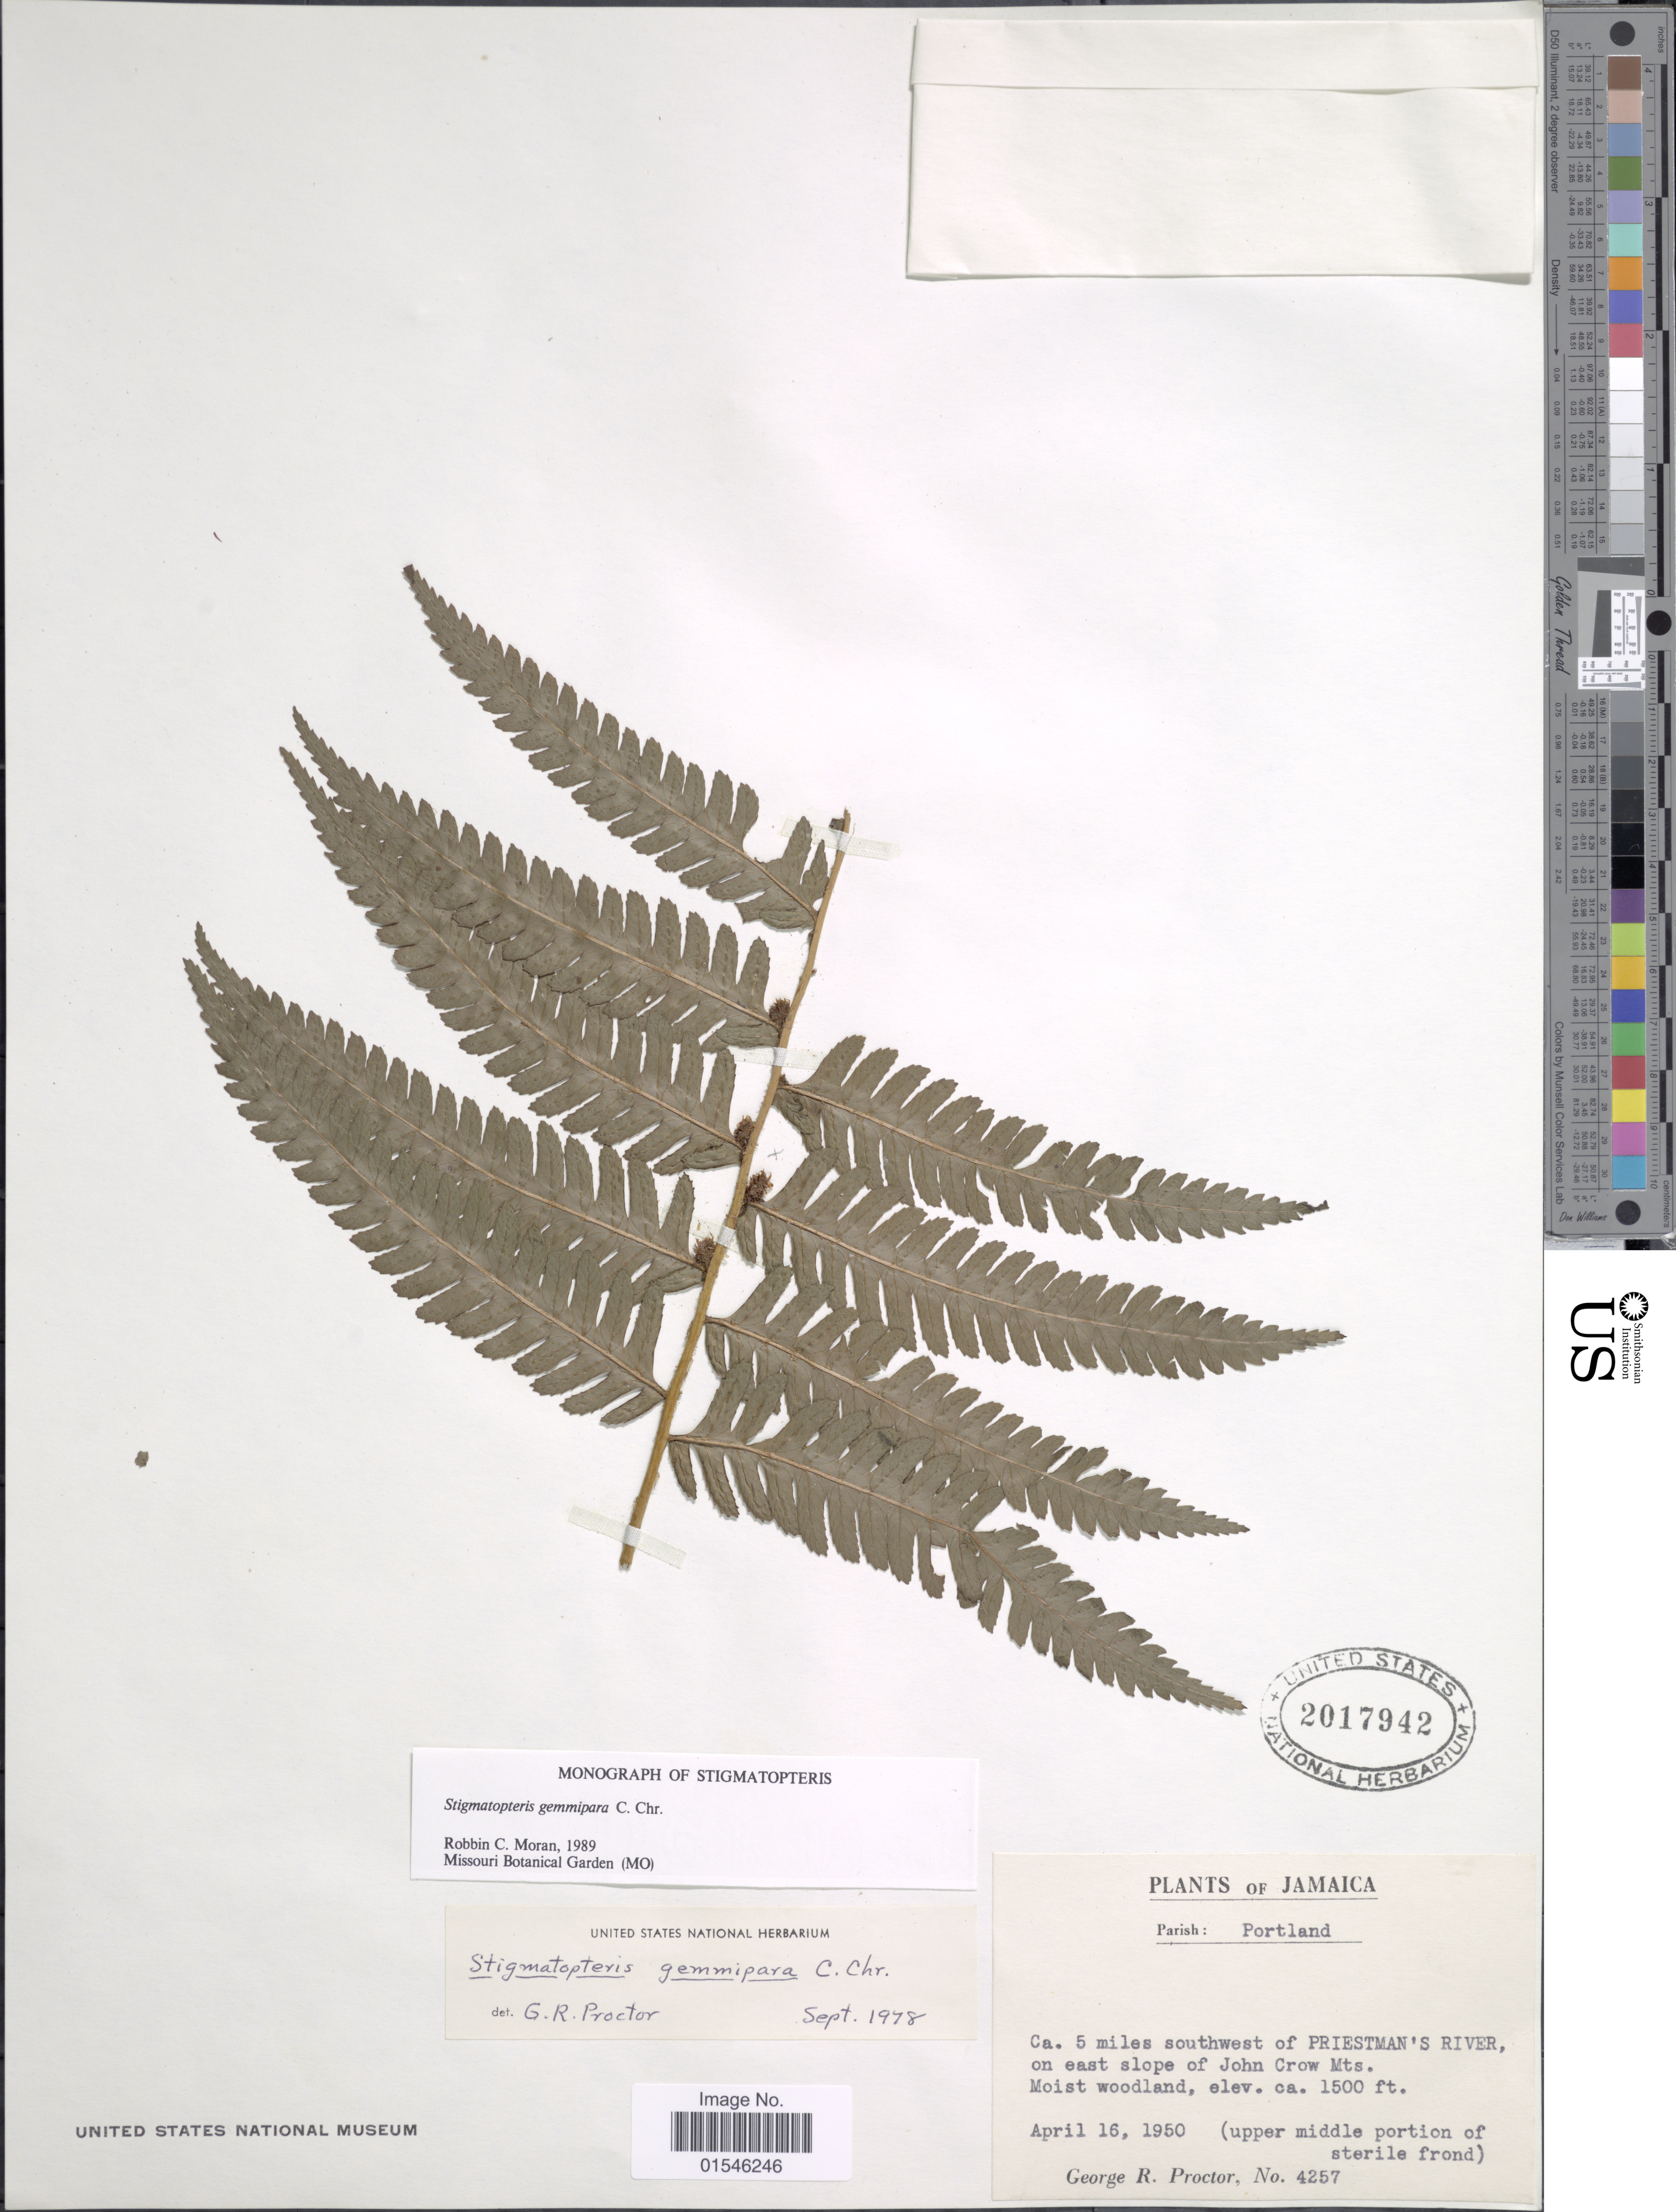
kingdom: Plantae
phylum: Tracheophyta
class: Polypodiopsida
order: Polypodiales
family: Dryopteridaceae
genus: Stigmatopteris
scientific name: Stigmatopteris gemmipara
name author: C. Chr.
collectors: G. R. Proctor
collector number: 4257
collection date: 1950-04-16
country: Jamaica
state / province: Portland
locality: Parish: Portland, Ca. 5 miles southwest of Priestman's River, on east slope of John Crow Mts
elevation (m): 457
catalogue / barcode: US 2017942